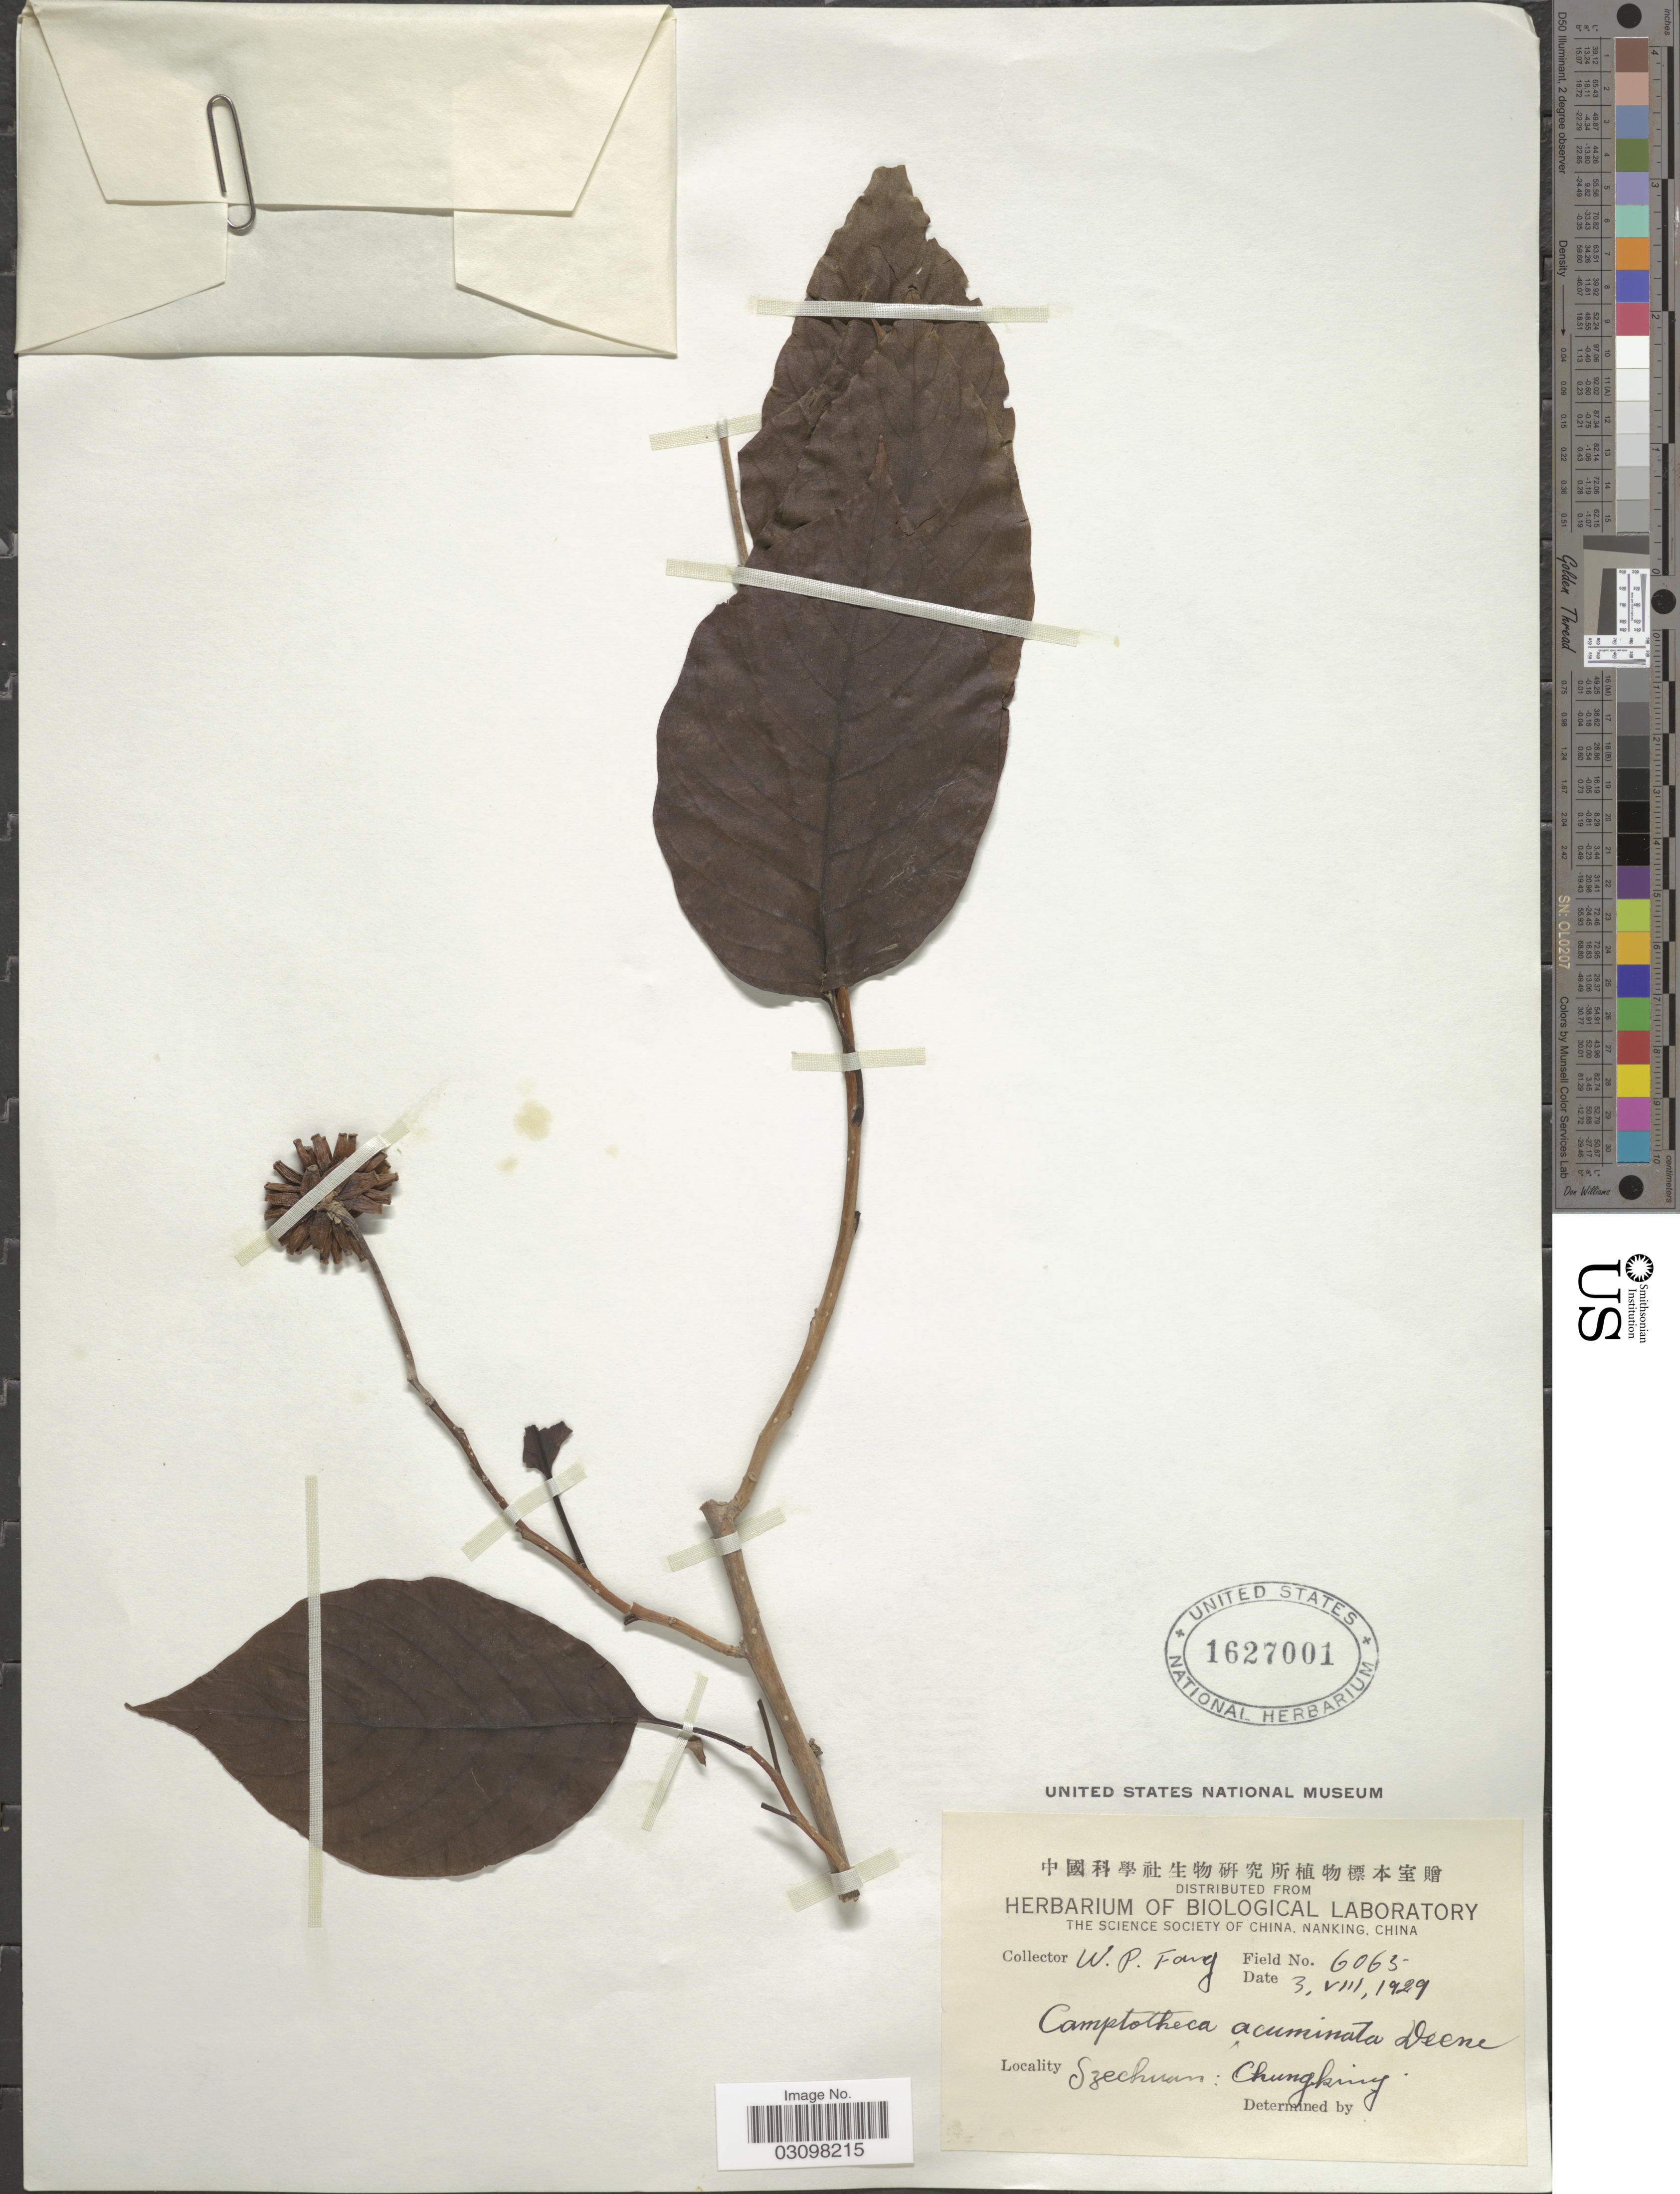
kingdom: Plantae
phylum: Tracheophyta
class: Magnoliopsida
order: Cornales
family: Nyssaceae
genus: Camptotheca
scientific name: Camptotheca acuminata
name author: Decne.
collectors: W. P. Fang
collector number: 6063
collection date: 1929-08-03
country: China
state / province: Sichuan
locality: Szechuan: Chungking.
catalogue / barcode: US 1627001